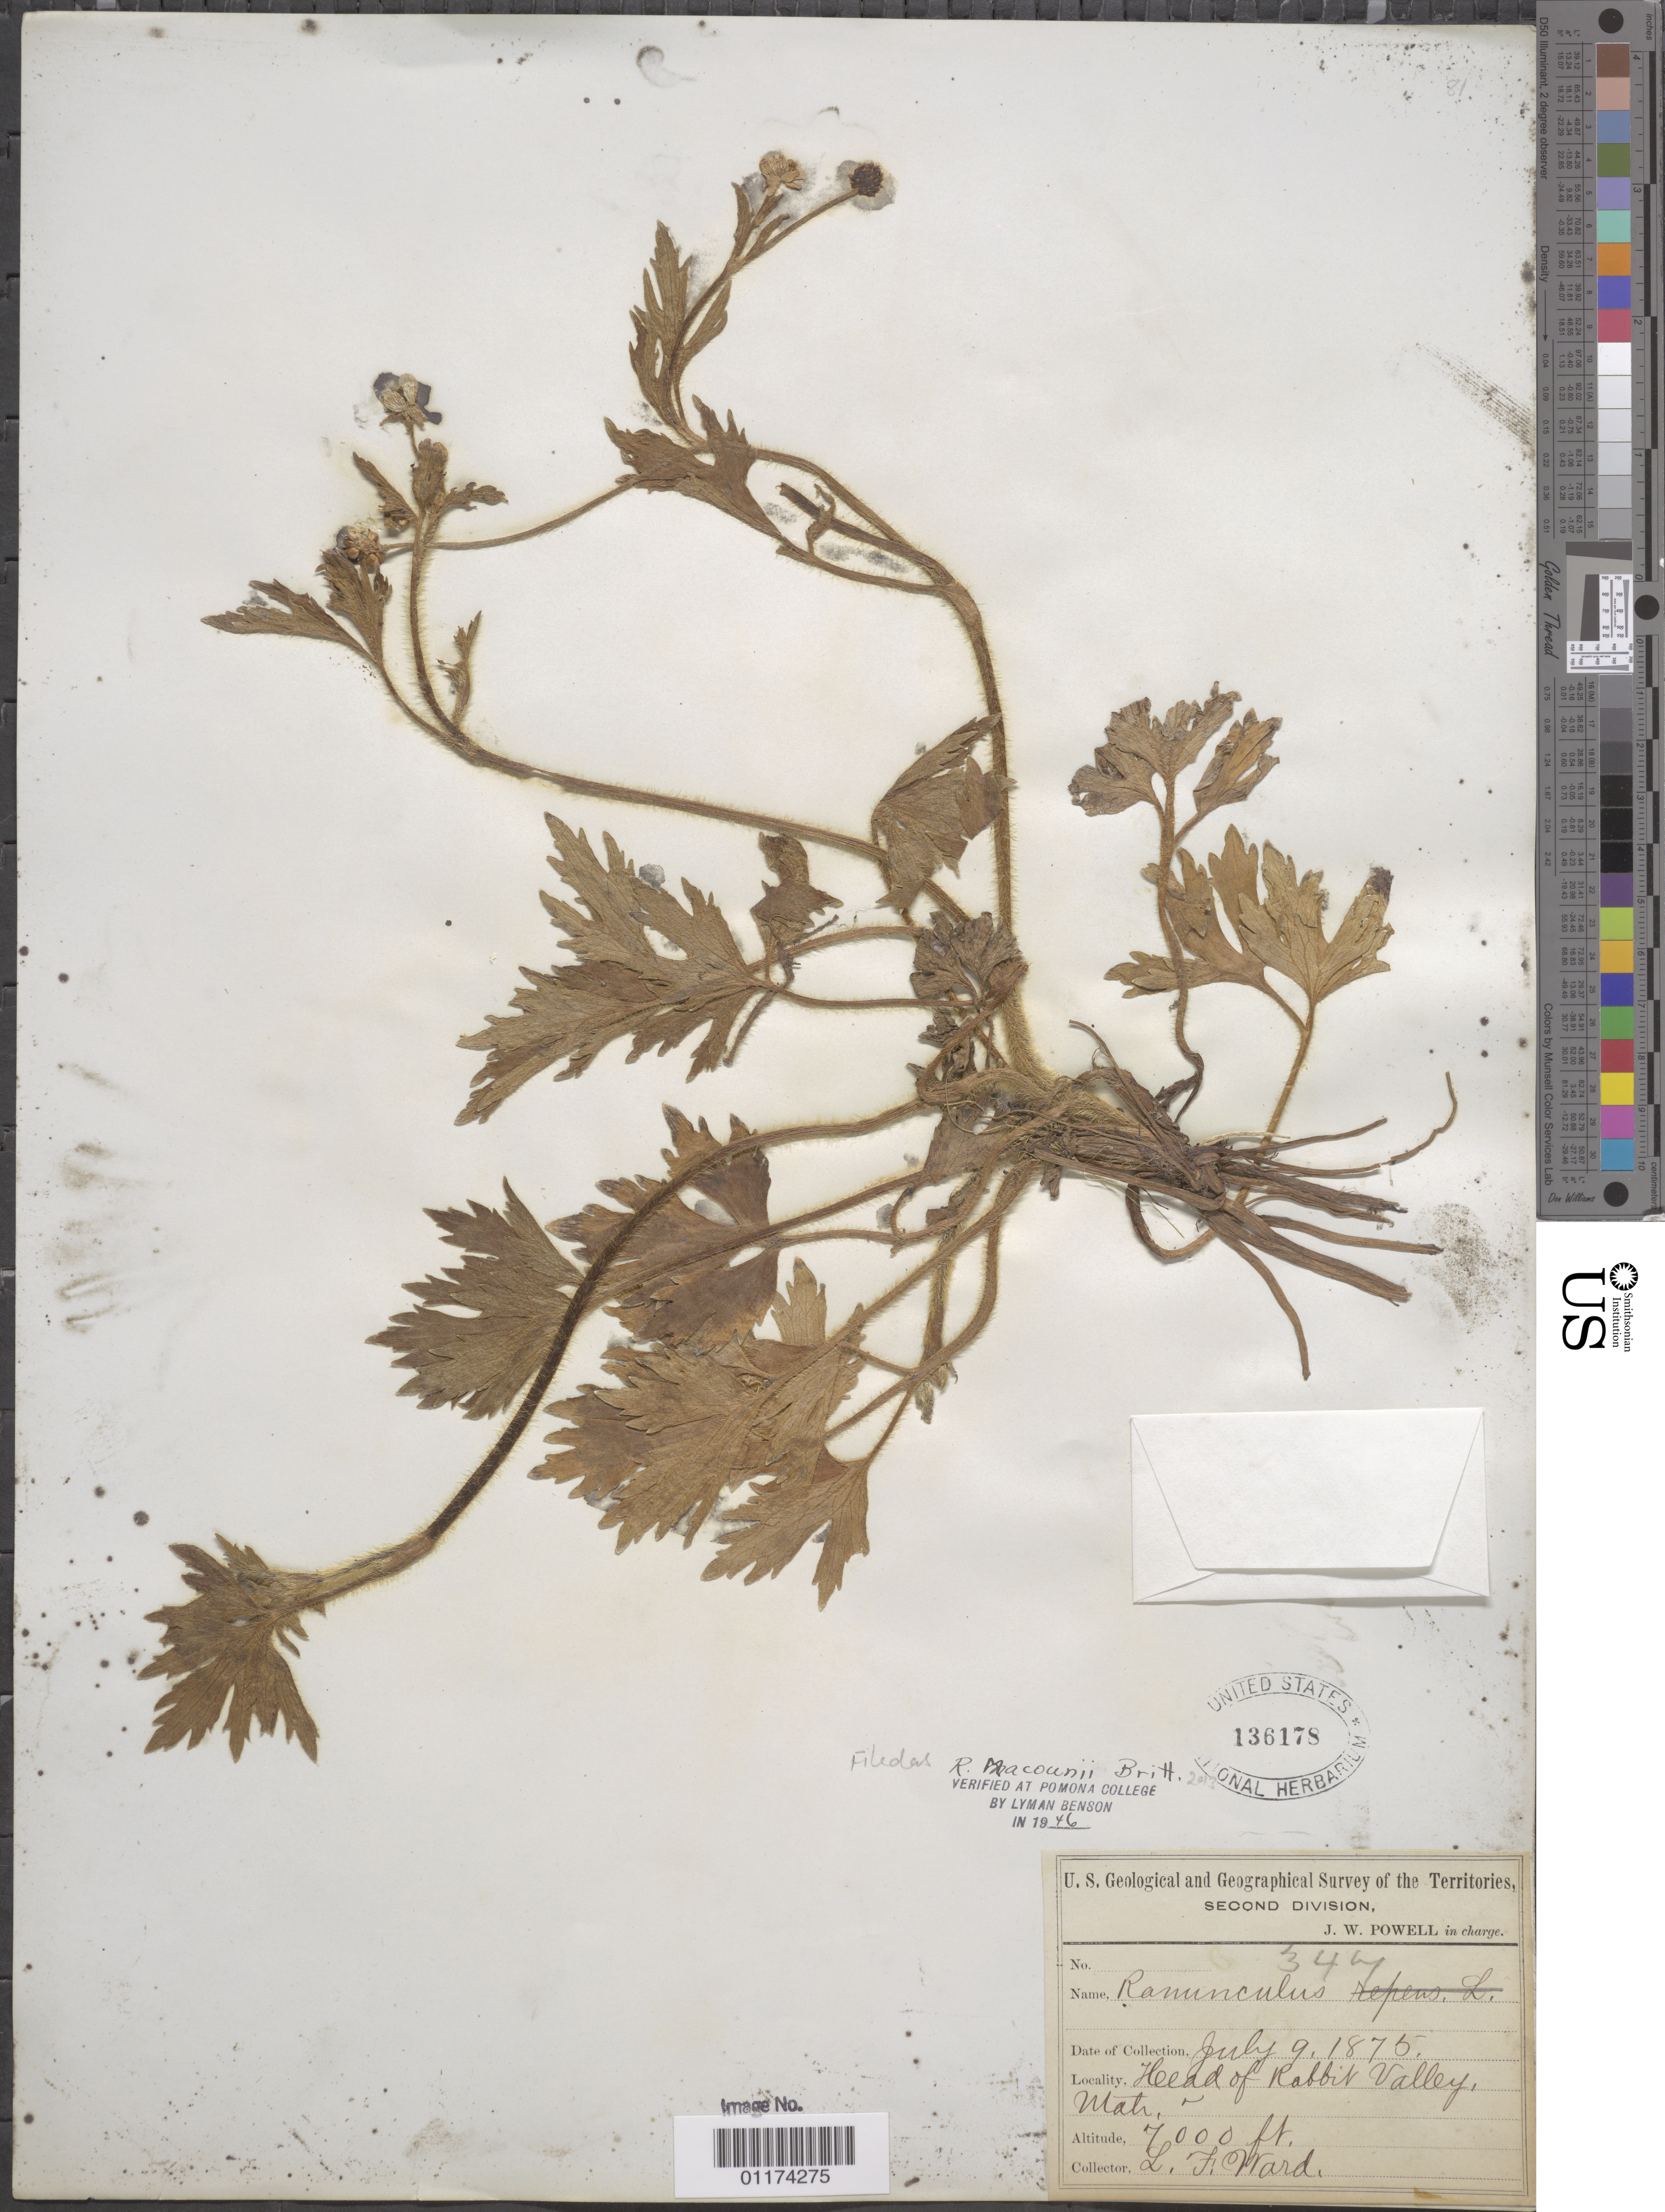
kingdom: Plantae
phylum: Tracheophyta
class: Magnoliopsida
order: Ranunculales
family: Ranunculaceae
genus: Ranunculus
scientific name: Ranunculus macounii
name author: Britton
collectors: L. F. Ward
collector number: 347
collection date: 1875-07-09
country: United States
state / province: Utah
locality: Head of Rabbit Valley.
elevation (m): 2134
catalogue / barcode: US 136178